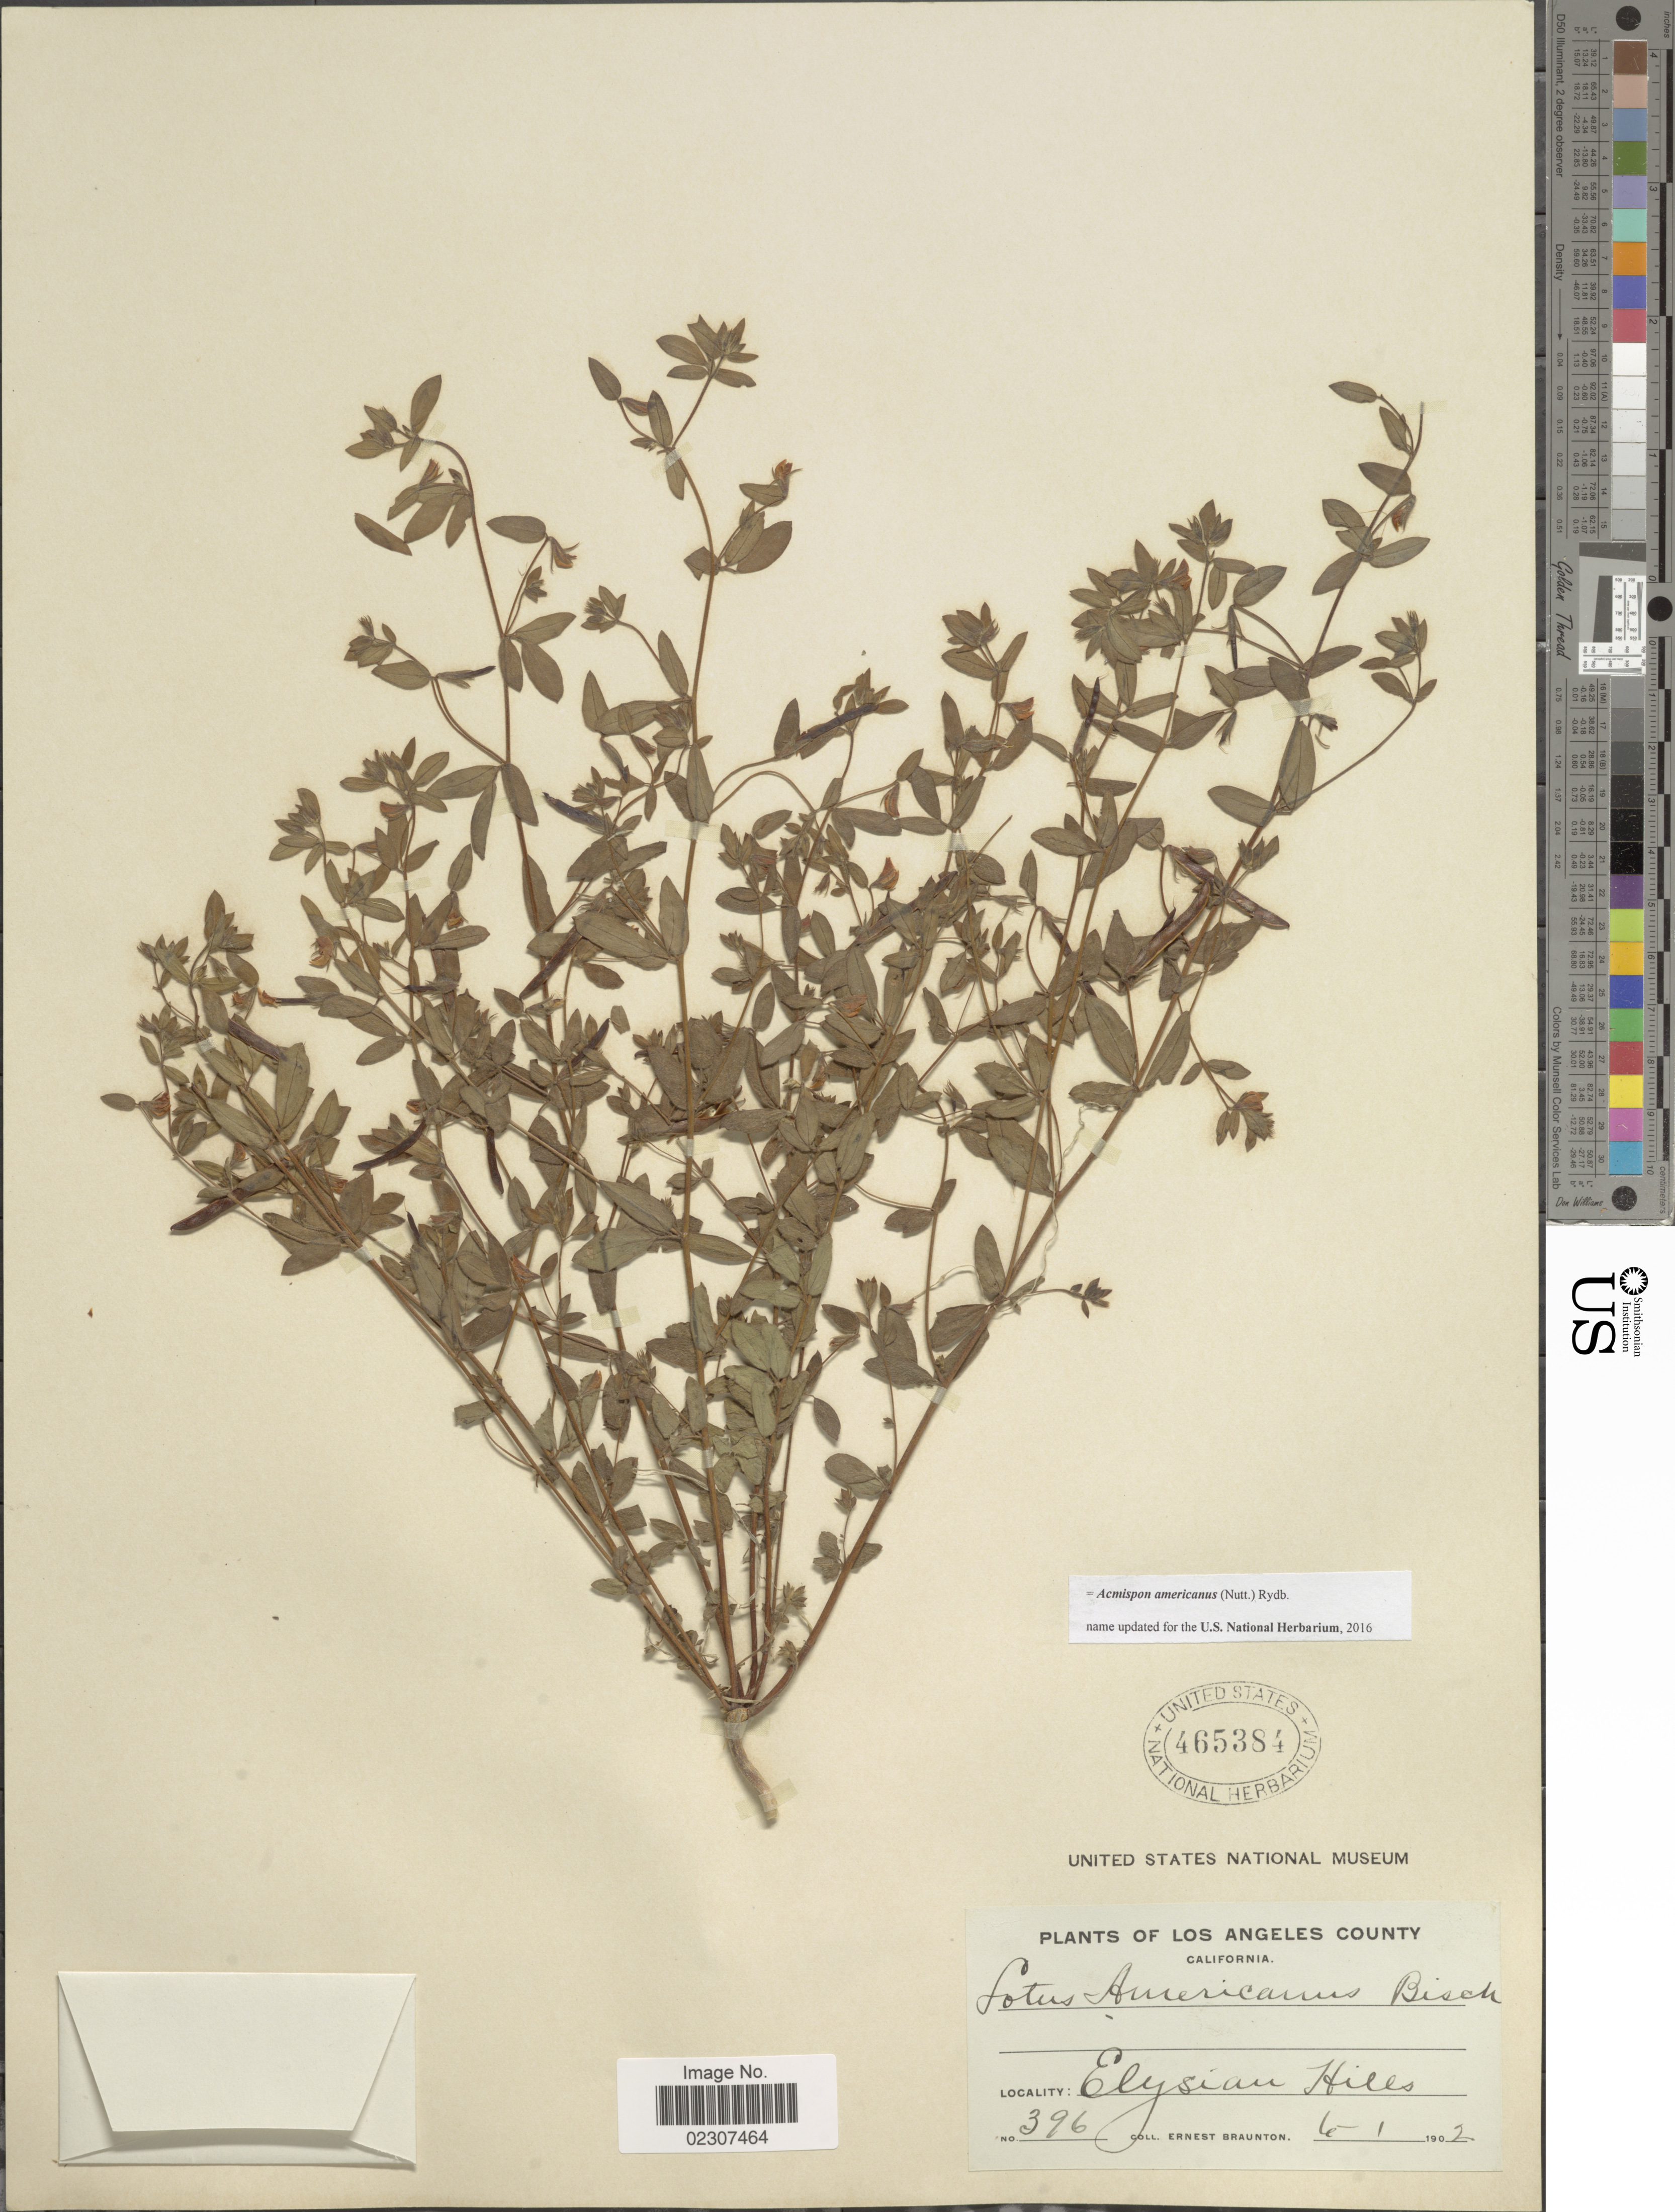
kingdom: Plantae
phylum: Tracheophyta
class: Magnoliopsida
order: Fabales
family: Fabaceae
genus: Acmispon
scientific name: Acmispon americanus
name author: (Nutt.) Rydb.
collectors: E. Braunton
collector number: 396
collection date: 1902-01-04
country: United States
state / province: California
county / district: Los Angeles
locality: Los Angeles County, Elysiam Hills.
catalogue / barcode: US 465384